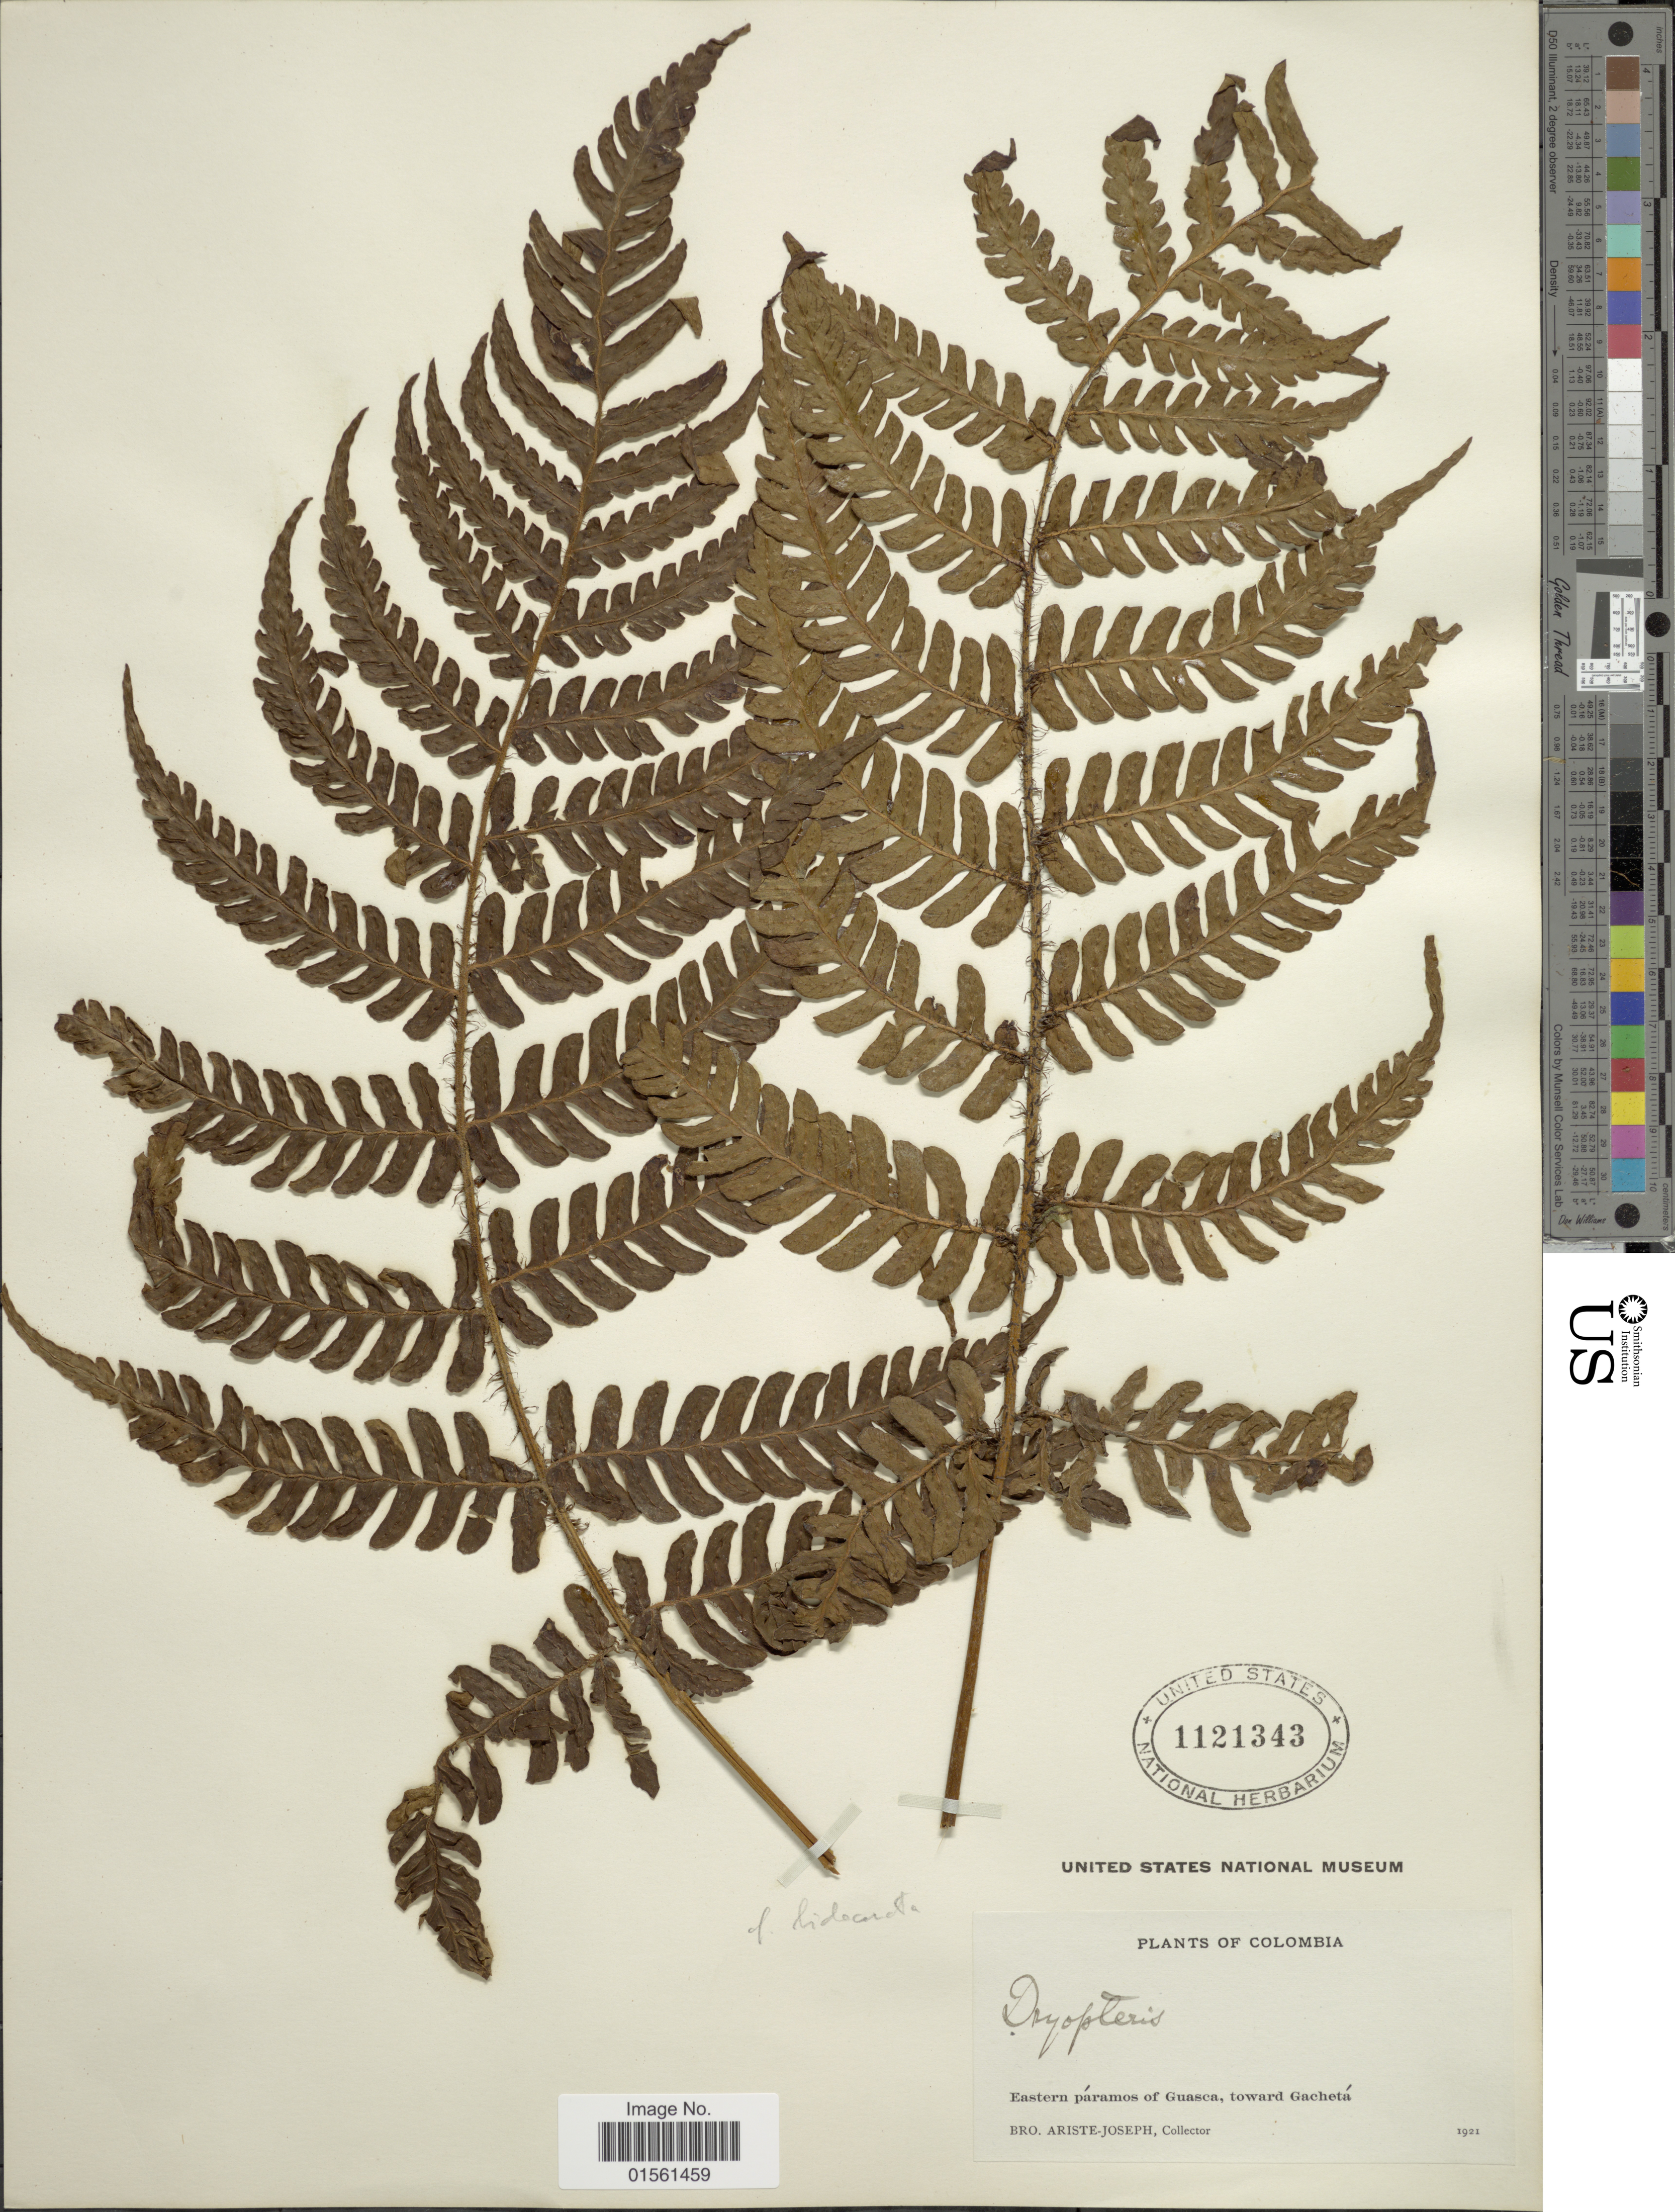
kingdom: Plantae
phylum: Tracheophyta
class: Polypodiopsida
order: Polypodiales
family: Dryopteridaceae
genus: Megalastrum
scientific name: Megalastrum sp.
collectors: Bro. Ariste-Joseph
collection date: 1921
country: Colombia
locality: Eastern paramos of Guasca, toward Gacheta.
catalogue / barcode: US 1121343